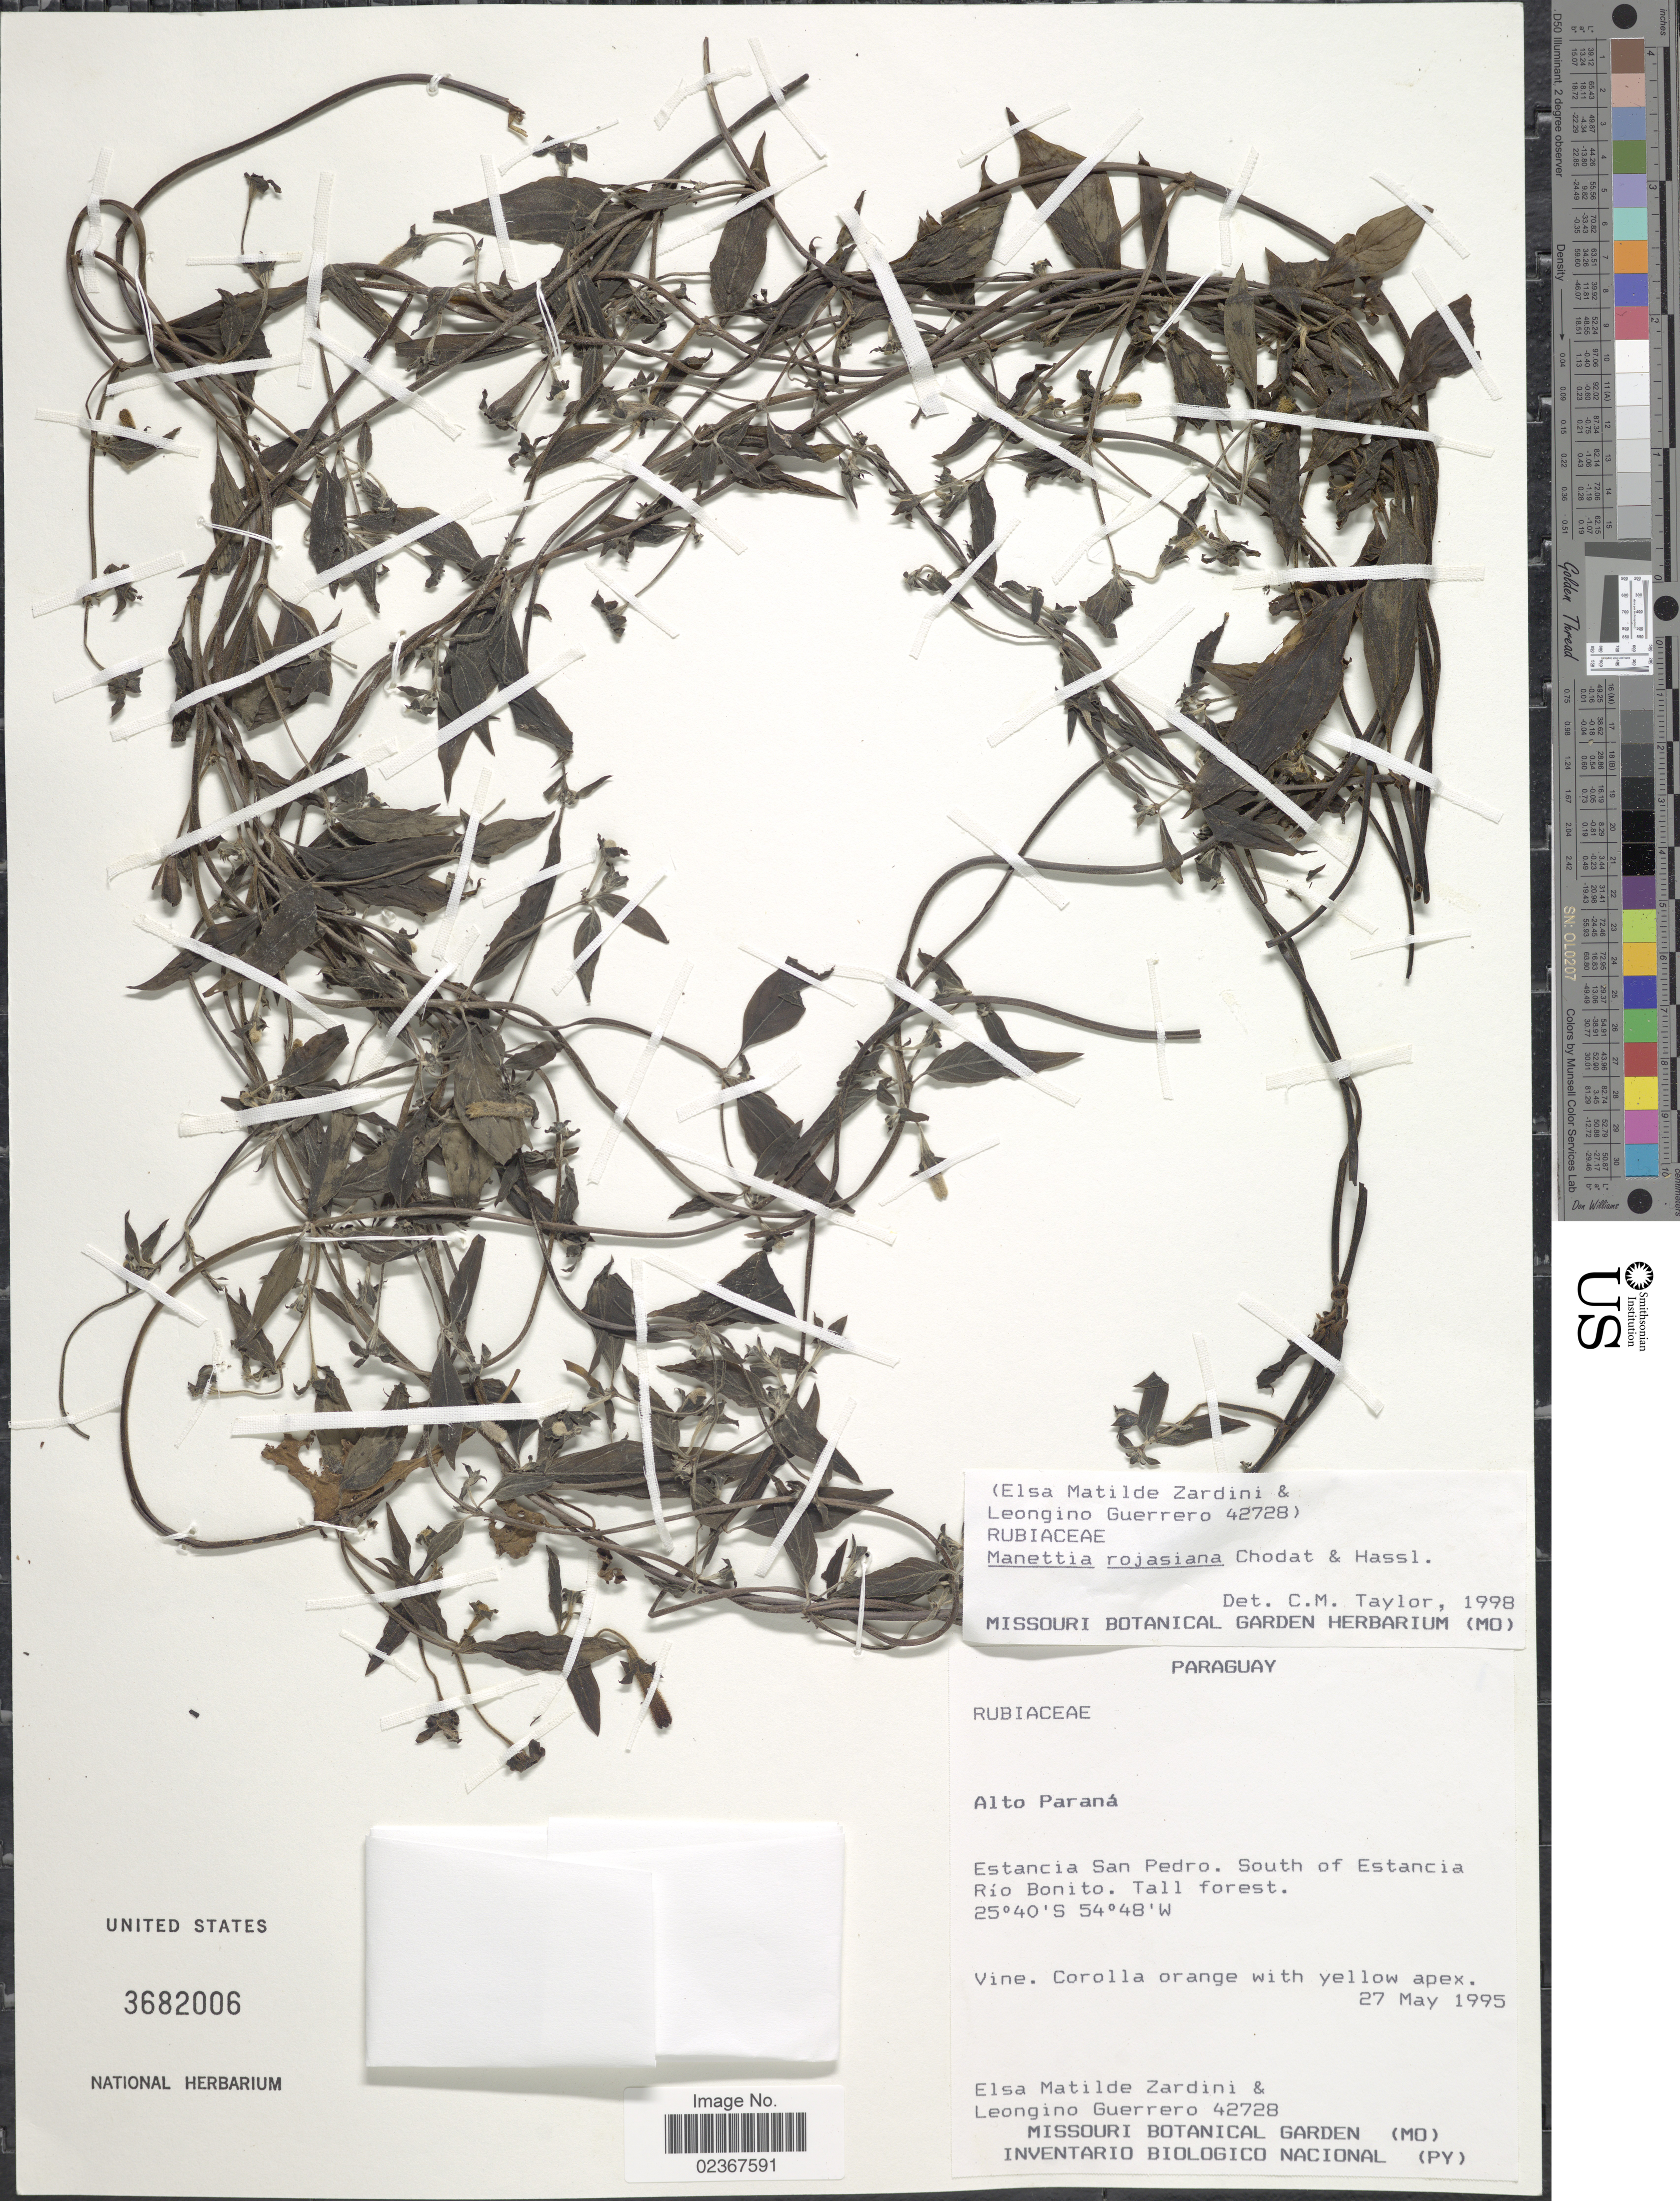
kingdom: Plantae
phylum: Tracheophyta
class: Magnoliopsida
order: Gentianales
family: Rubiaceae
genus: Manettia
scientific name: Manettia rojasiana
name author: Chodat & Hassl.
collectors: E. M. Zardini & L. Guerrero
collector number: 42728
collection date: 1995-05-27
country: Paraguay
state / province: Alto Parana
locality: Estancia San pedro. South of Estancia Río Bonito.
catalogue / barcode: US 3682006